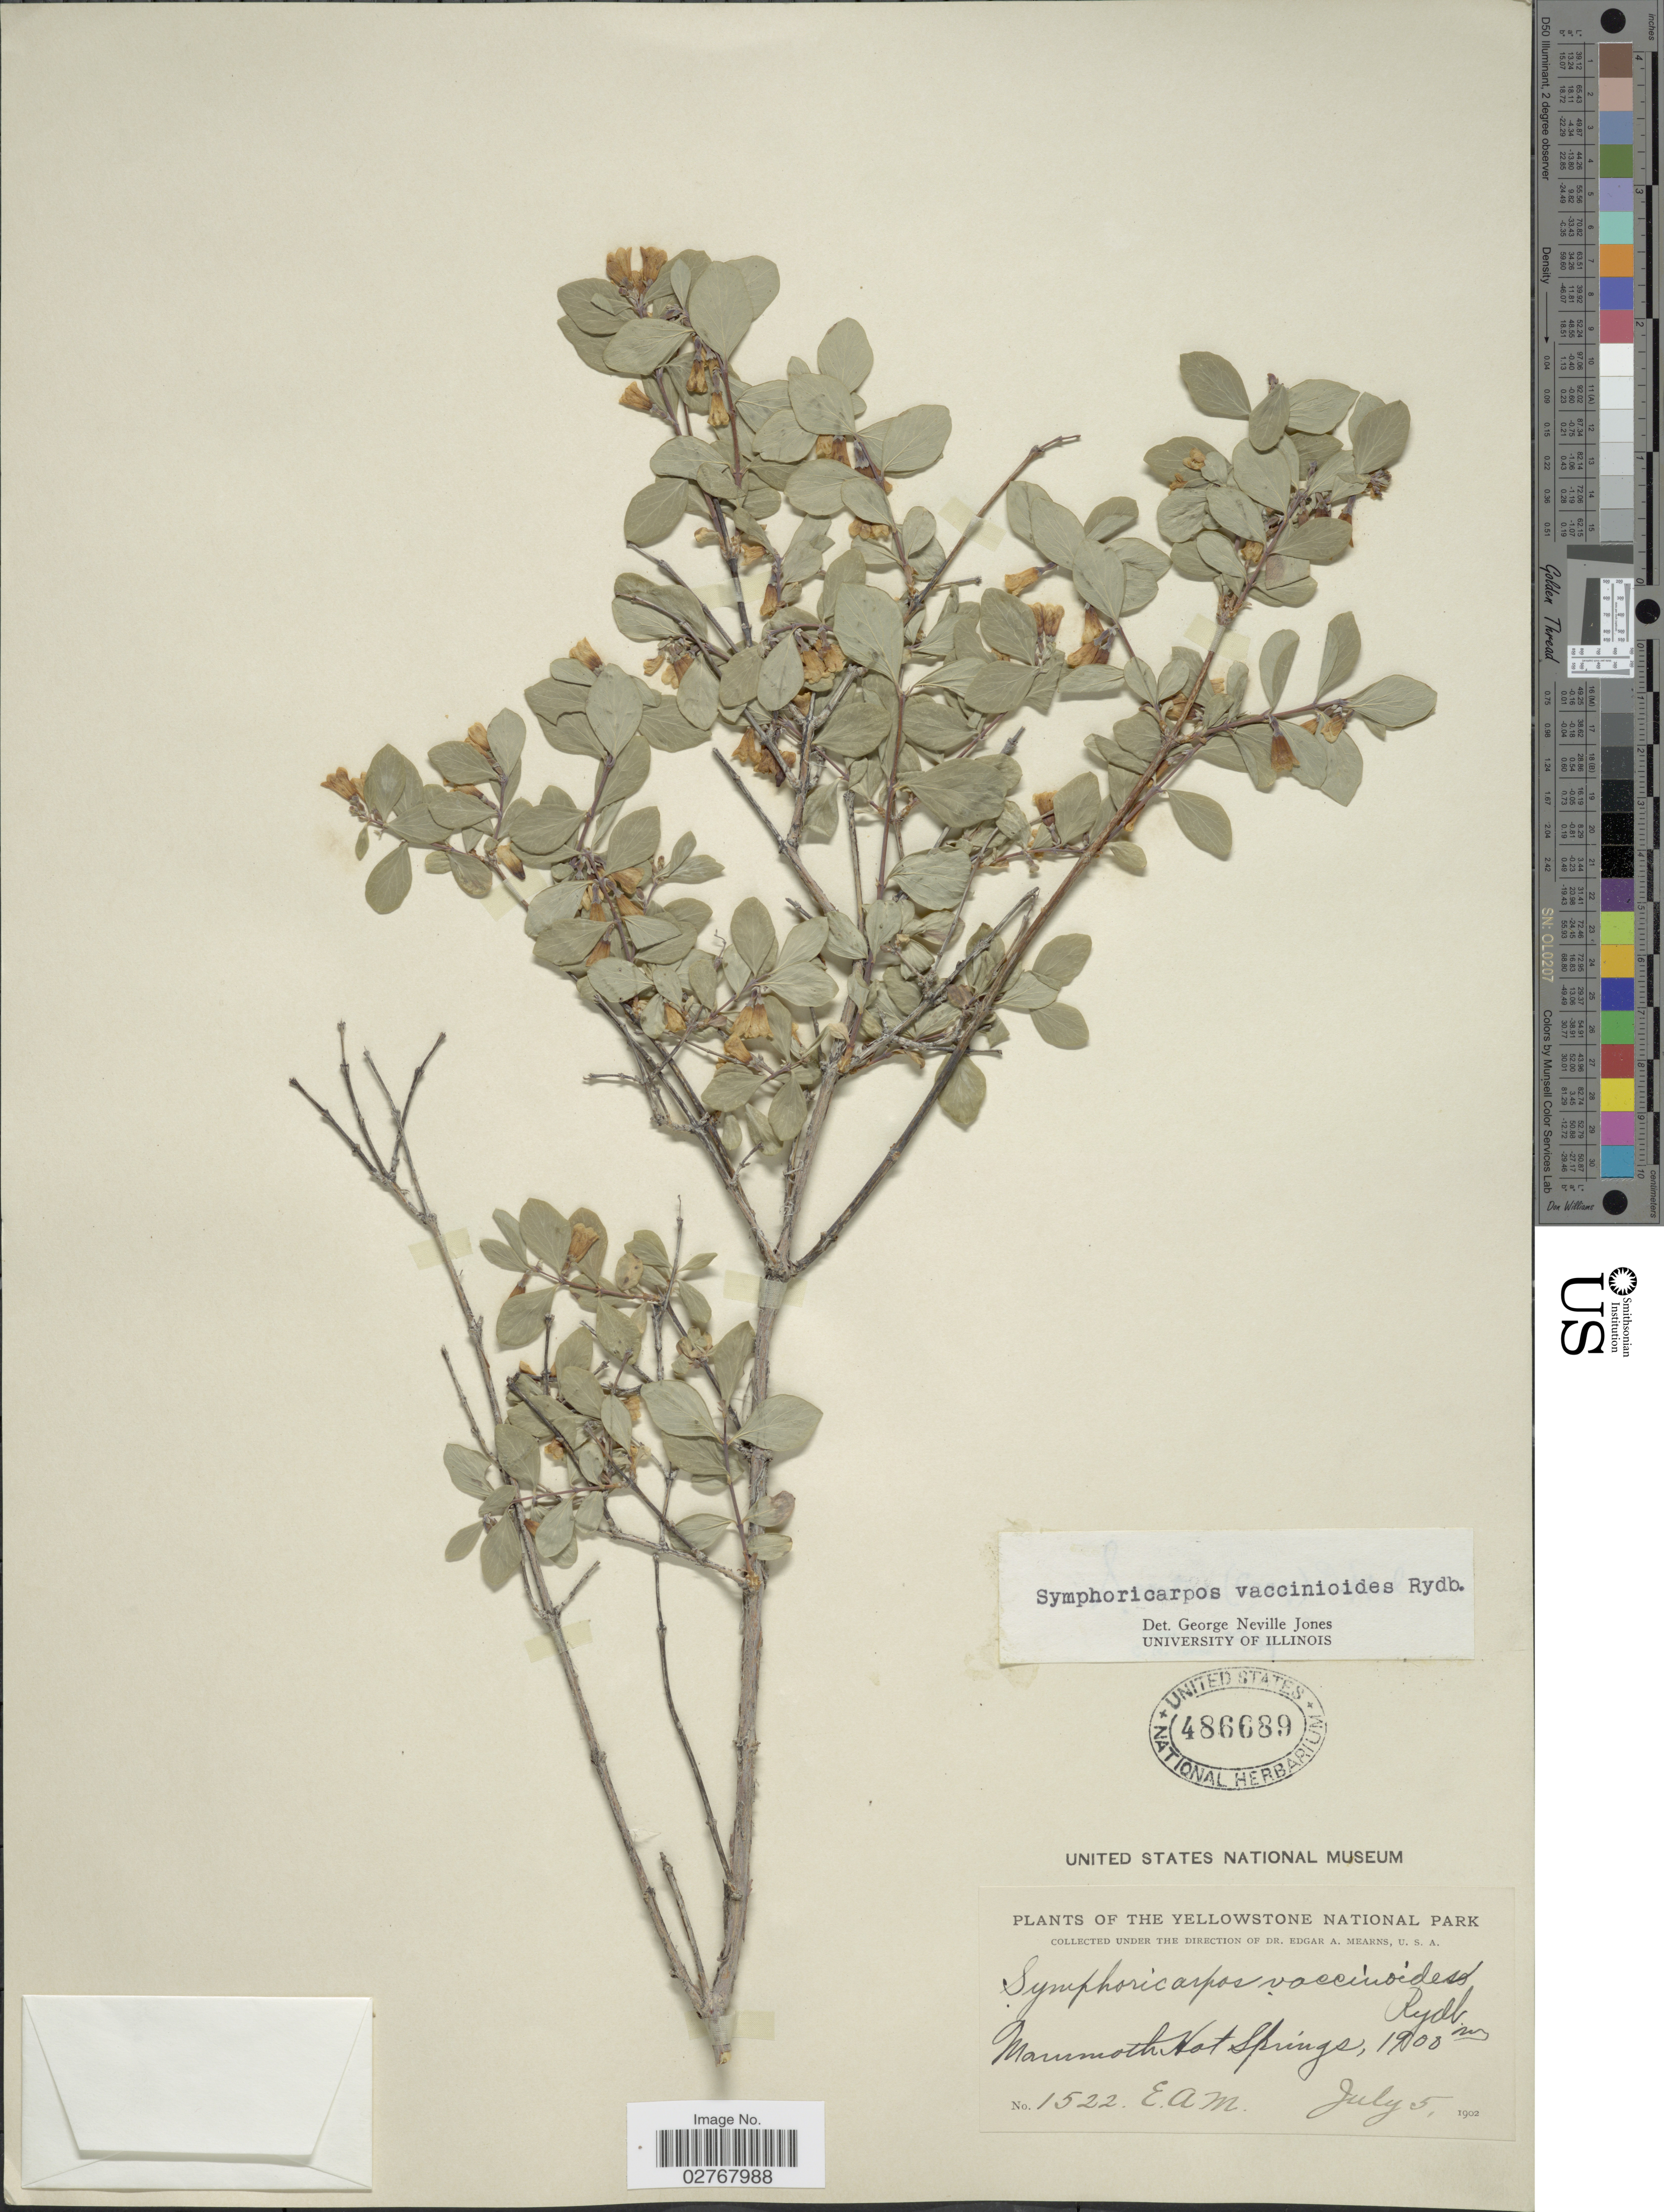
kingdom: Plantae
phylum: Tracheophyta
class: Magnoliopsida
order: Dipsacales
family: Caprifoliaceae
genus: Symphoricarpos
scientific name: Symphoricarpos vaccinioides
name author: Rydb.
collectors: E. A. Mearns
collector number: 1522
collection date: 1902-07-05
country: United States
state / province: Wyoming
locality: The Yellowstone National Park, Mammoth Hot Springs.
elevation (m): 1900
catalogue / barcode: US 486689